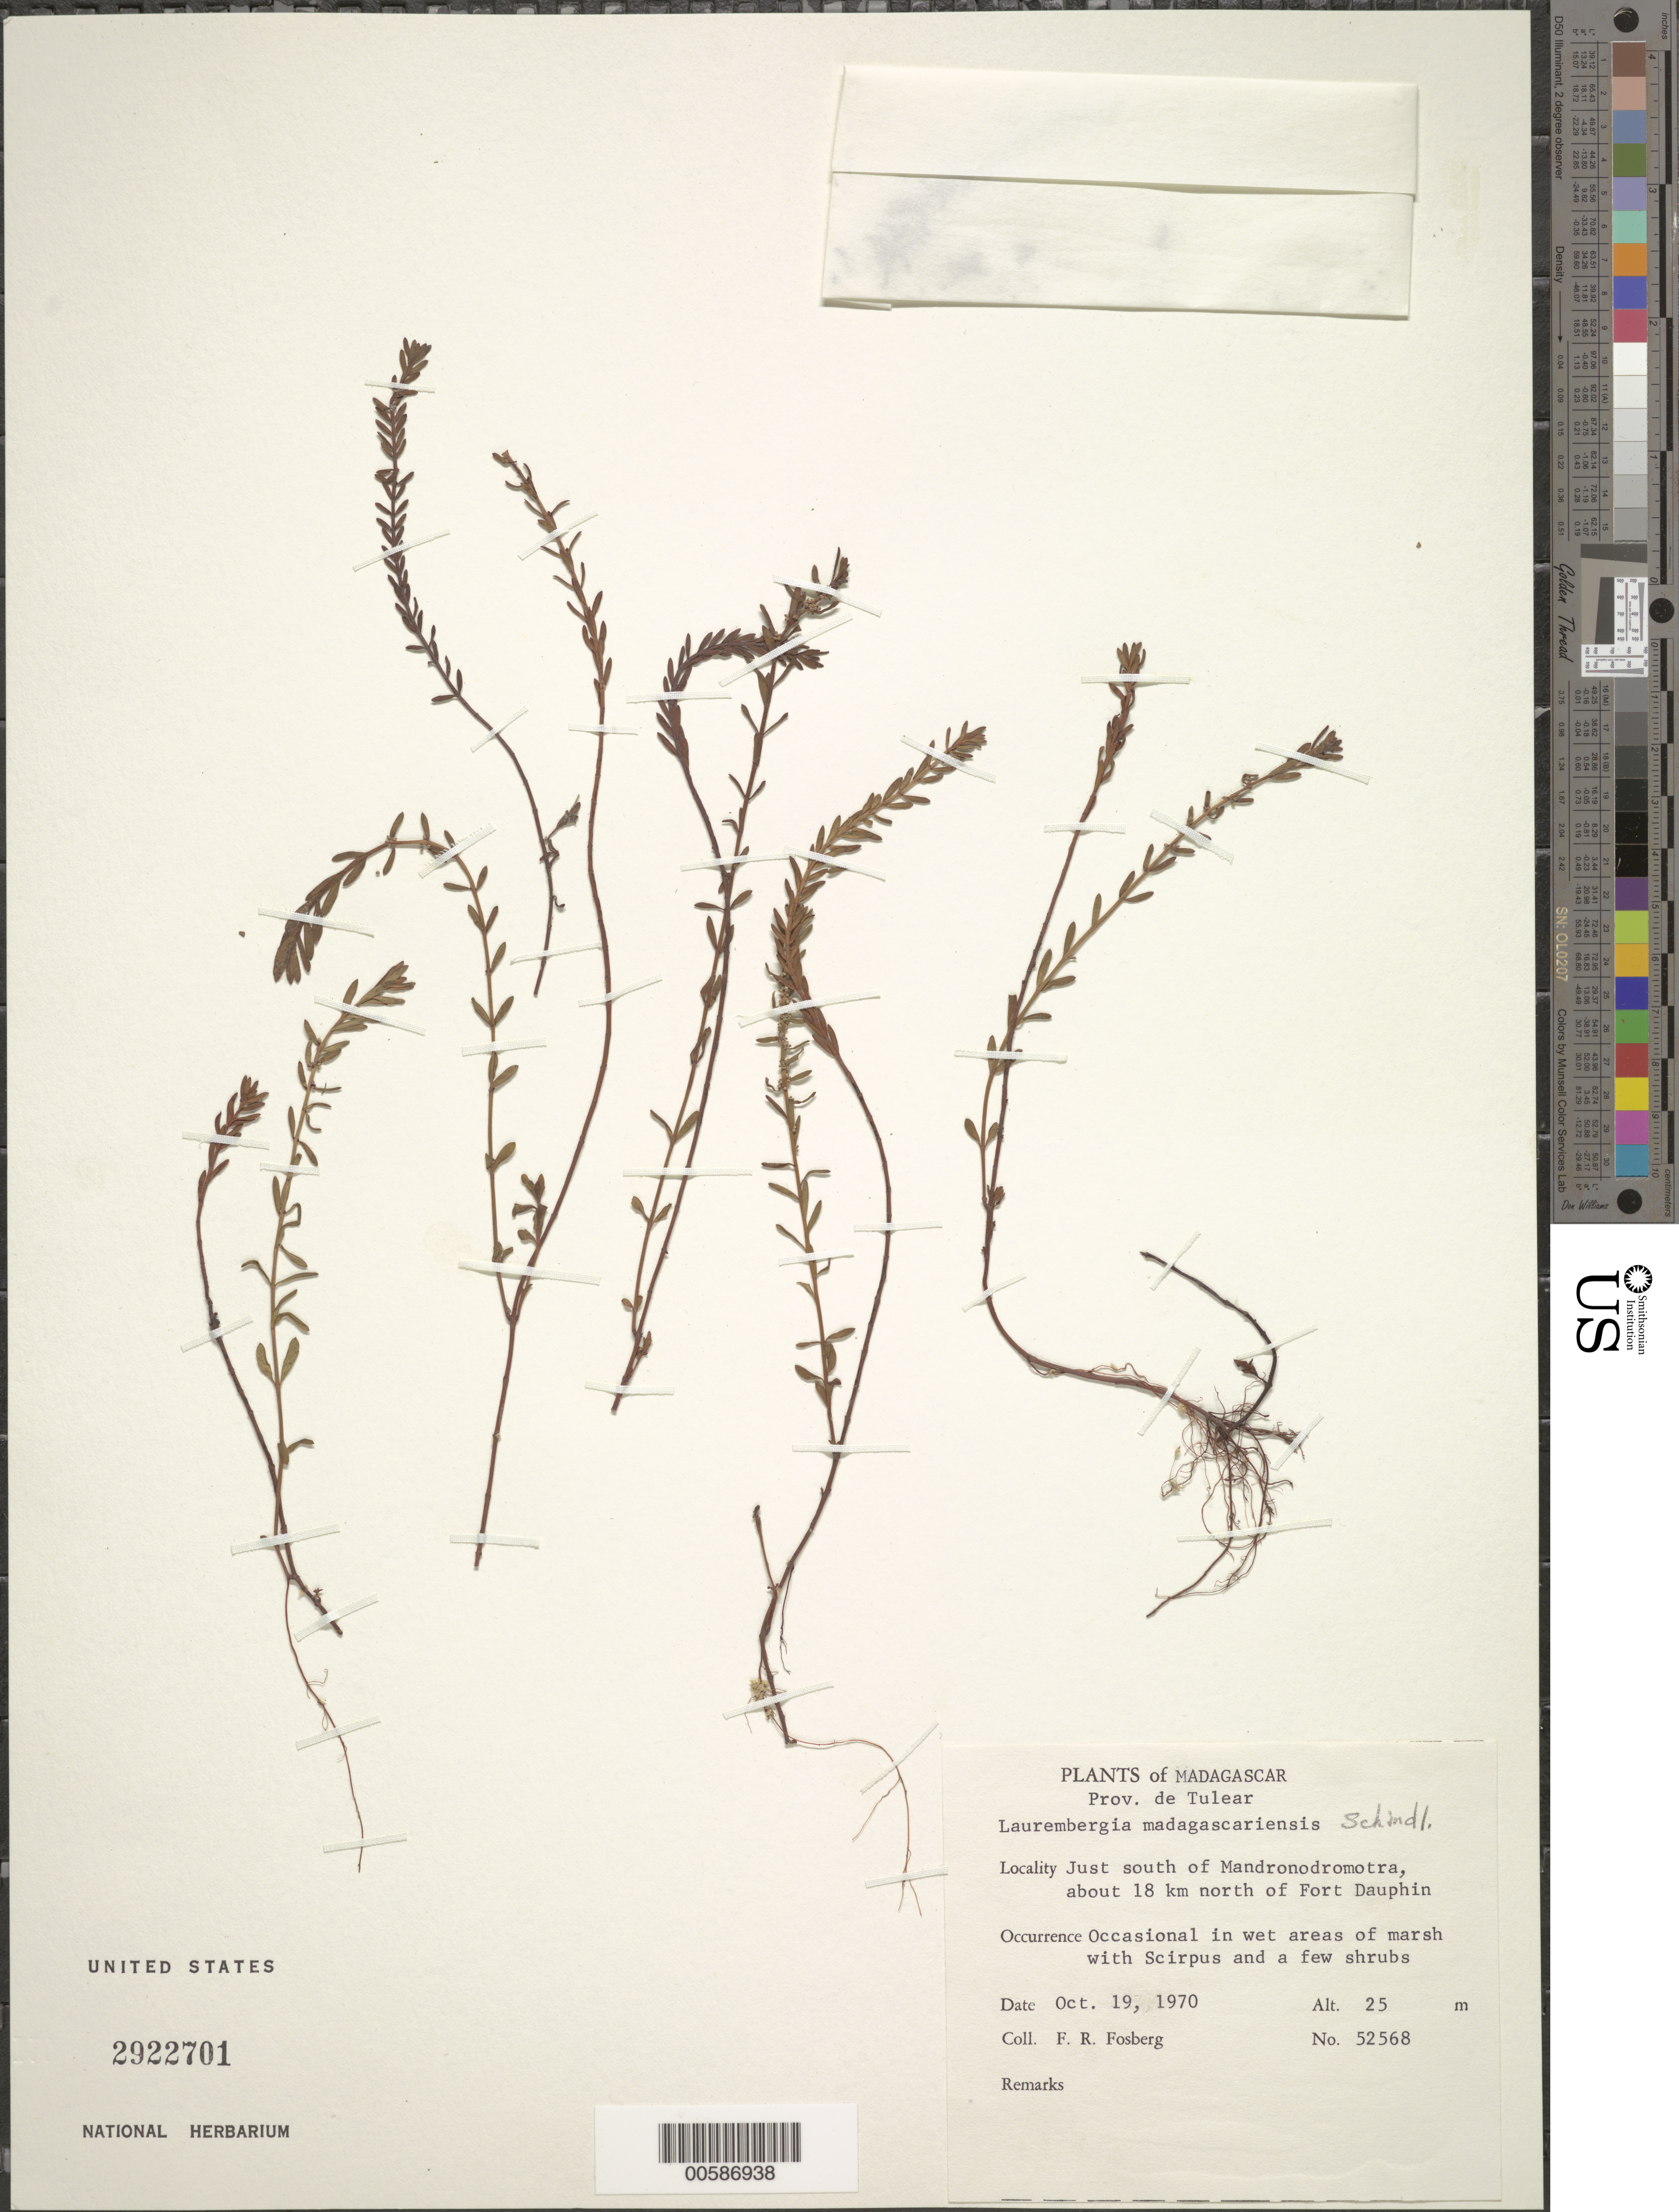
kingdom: Plantae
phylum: Tracheophyta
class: Magnoliopsida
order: Saxifragales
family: Haloragaceae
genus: Laurembergia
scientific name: Laurembergia madagascariensis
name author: Schindl.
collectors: F. R. Fosberg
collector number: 52568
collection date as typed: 19 Oct 1970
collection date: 1970-10-19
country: Madagascar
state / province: Anosy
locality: [Tulear]. S of Mandronodromotra, N of Fort Dauphin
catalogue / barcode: US 2922701